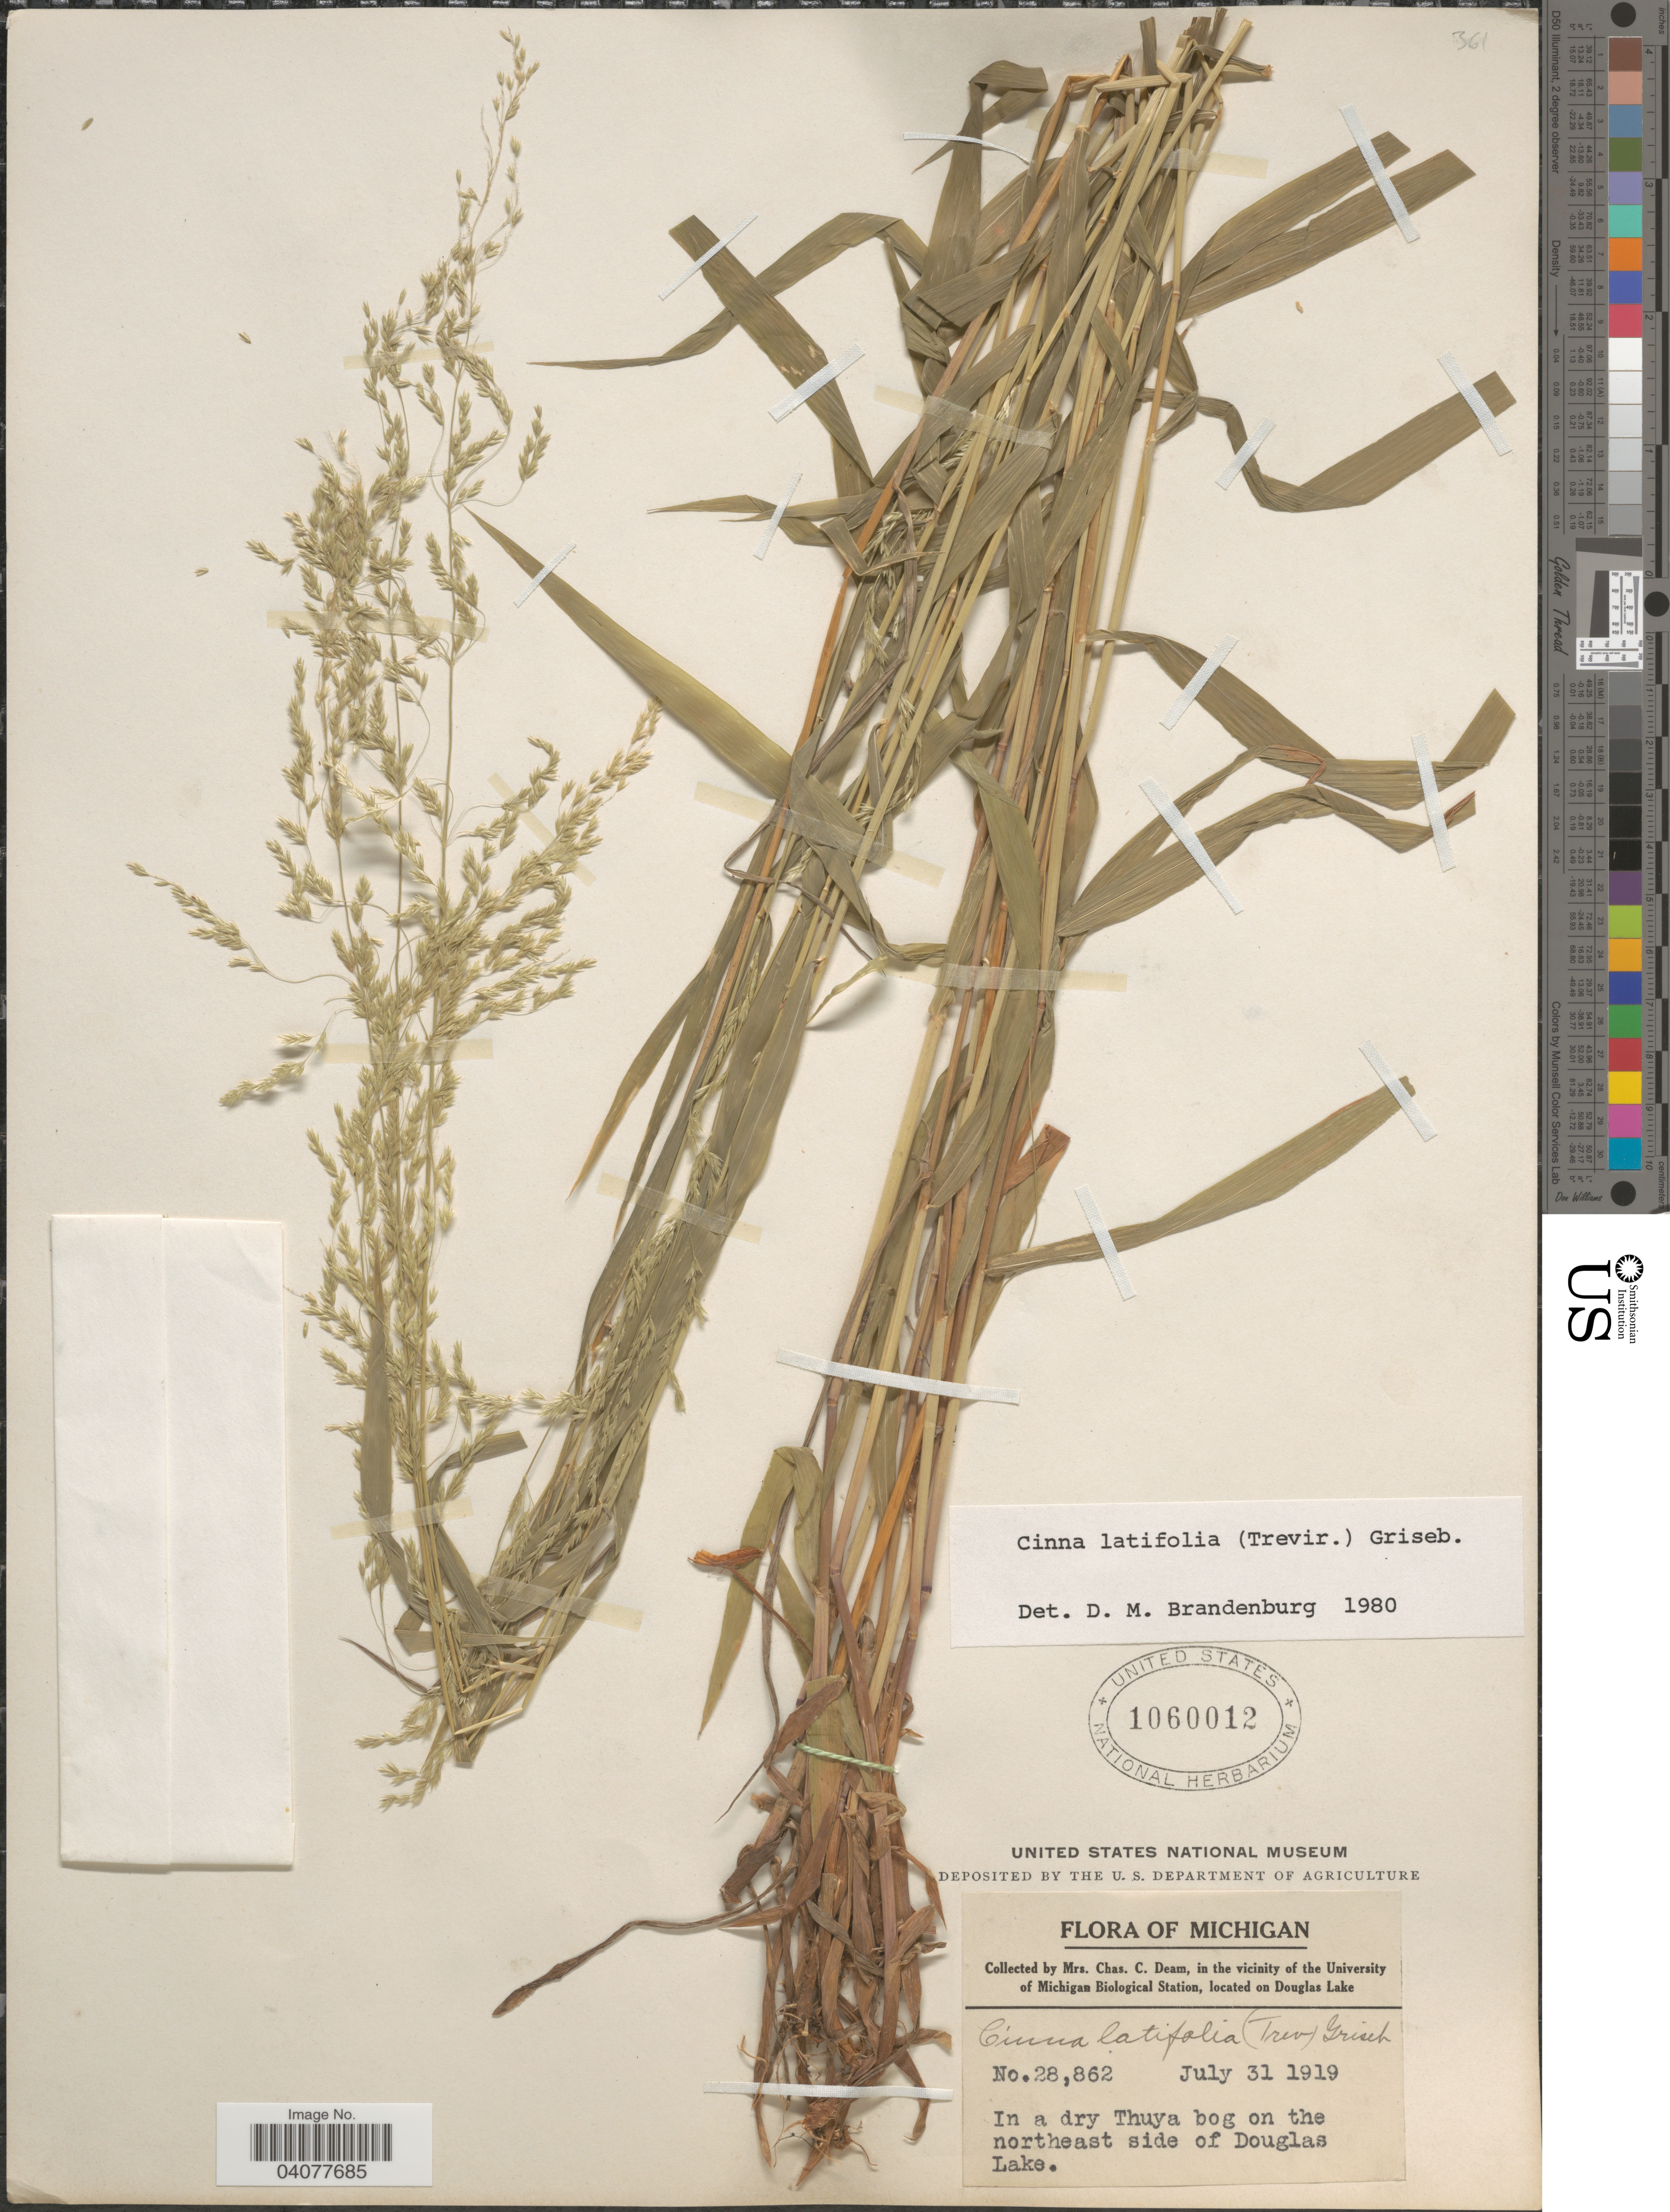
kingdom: Plantae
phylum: Tracheophyta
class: Liliopsida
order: Poales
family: Poaceae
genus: Cinna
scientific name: Cinna latifolia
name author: (Trevir. ex Goeppert) Griseb.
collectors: C. C. Deam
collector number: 28862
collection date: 1919-07-31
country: United States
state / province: Michigan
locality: In the vicinity of the University of Michigan Biological Station, located on Douglas Lake. In a dry Thuya bog on the northeast side of Douglas Lake.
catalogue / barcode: US 1060012